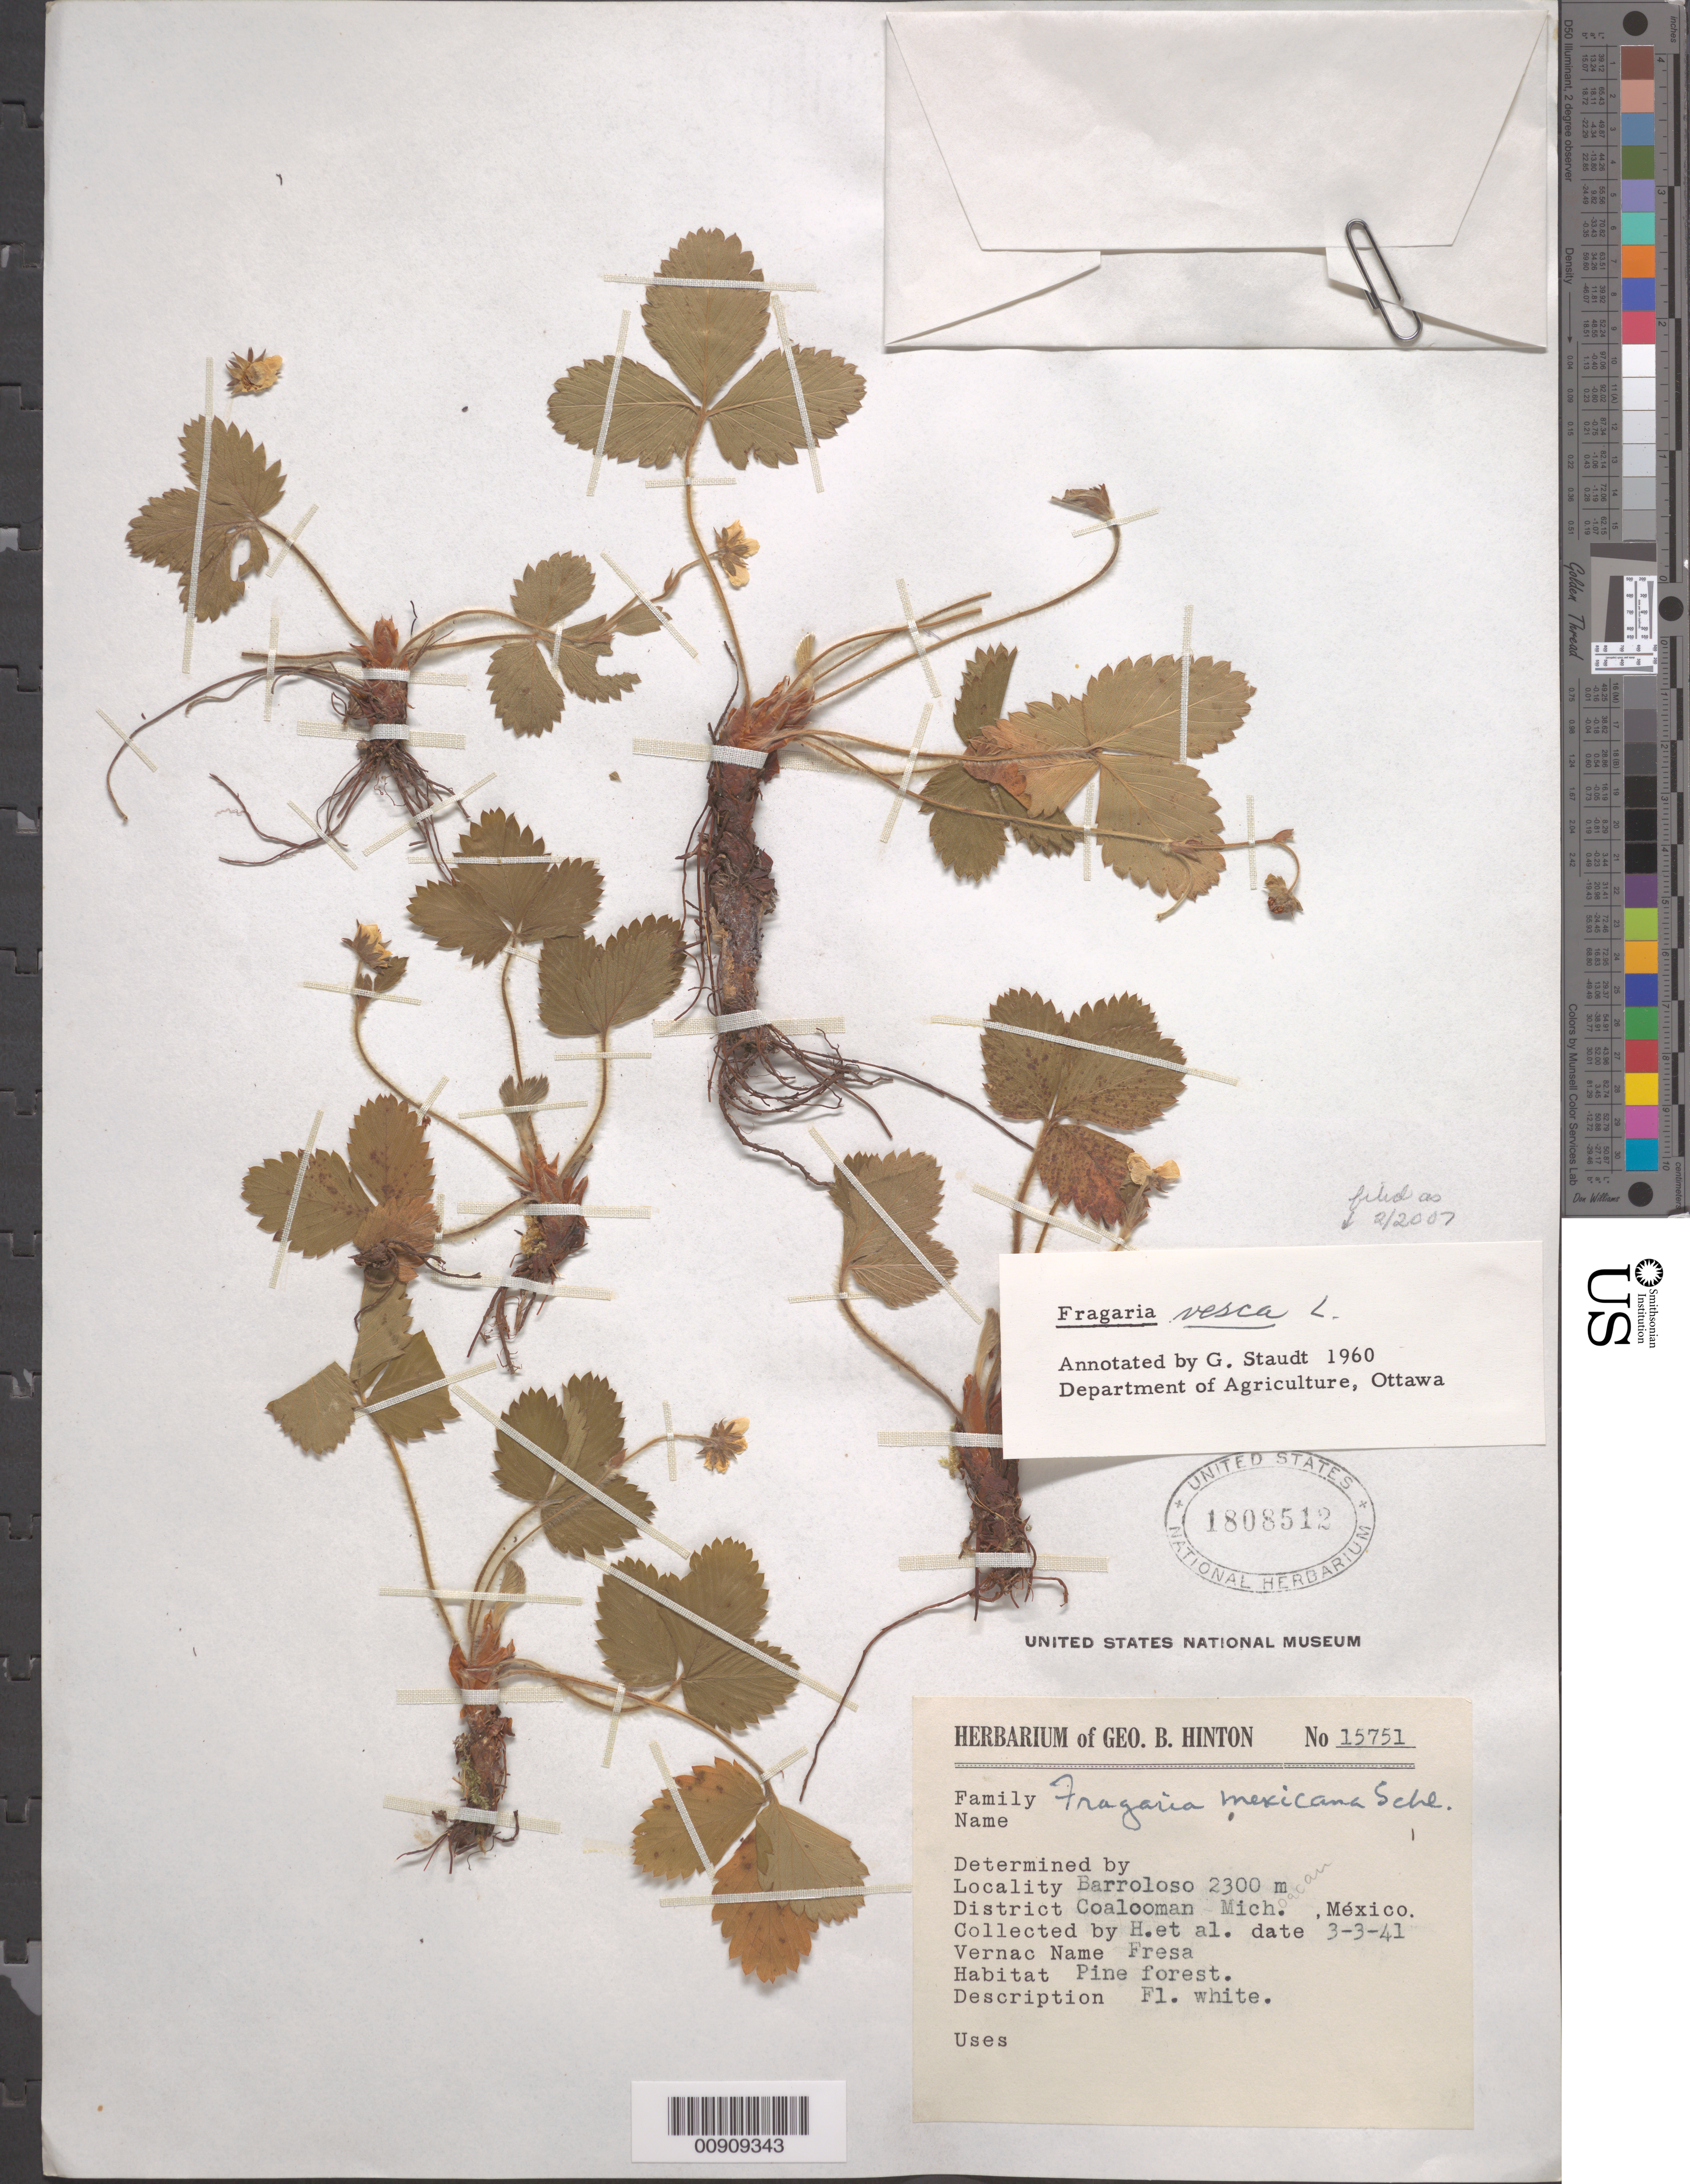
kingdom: Plantae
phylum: Tracheophyta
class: Magnoliopsida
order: Rosales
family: Rosaceae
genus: Fragaria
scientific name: Fragaria vesca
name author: L.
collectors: G. B. Hinton & et al.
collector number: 15751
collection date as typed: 03 Mar 1941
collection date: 1941-03-03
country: Mexico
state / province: Michoacán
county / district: Coalcomán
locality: Barroloso, District Coalcomán, Michoacán.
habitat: Pine forest.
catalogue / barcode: US 1808512